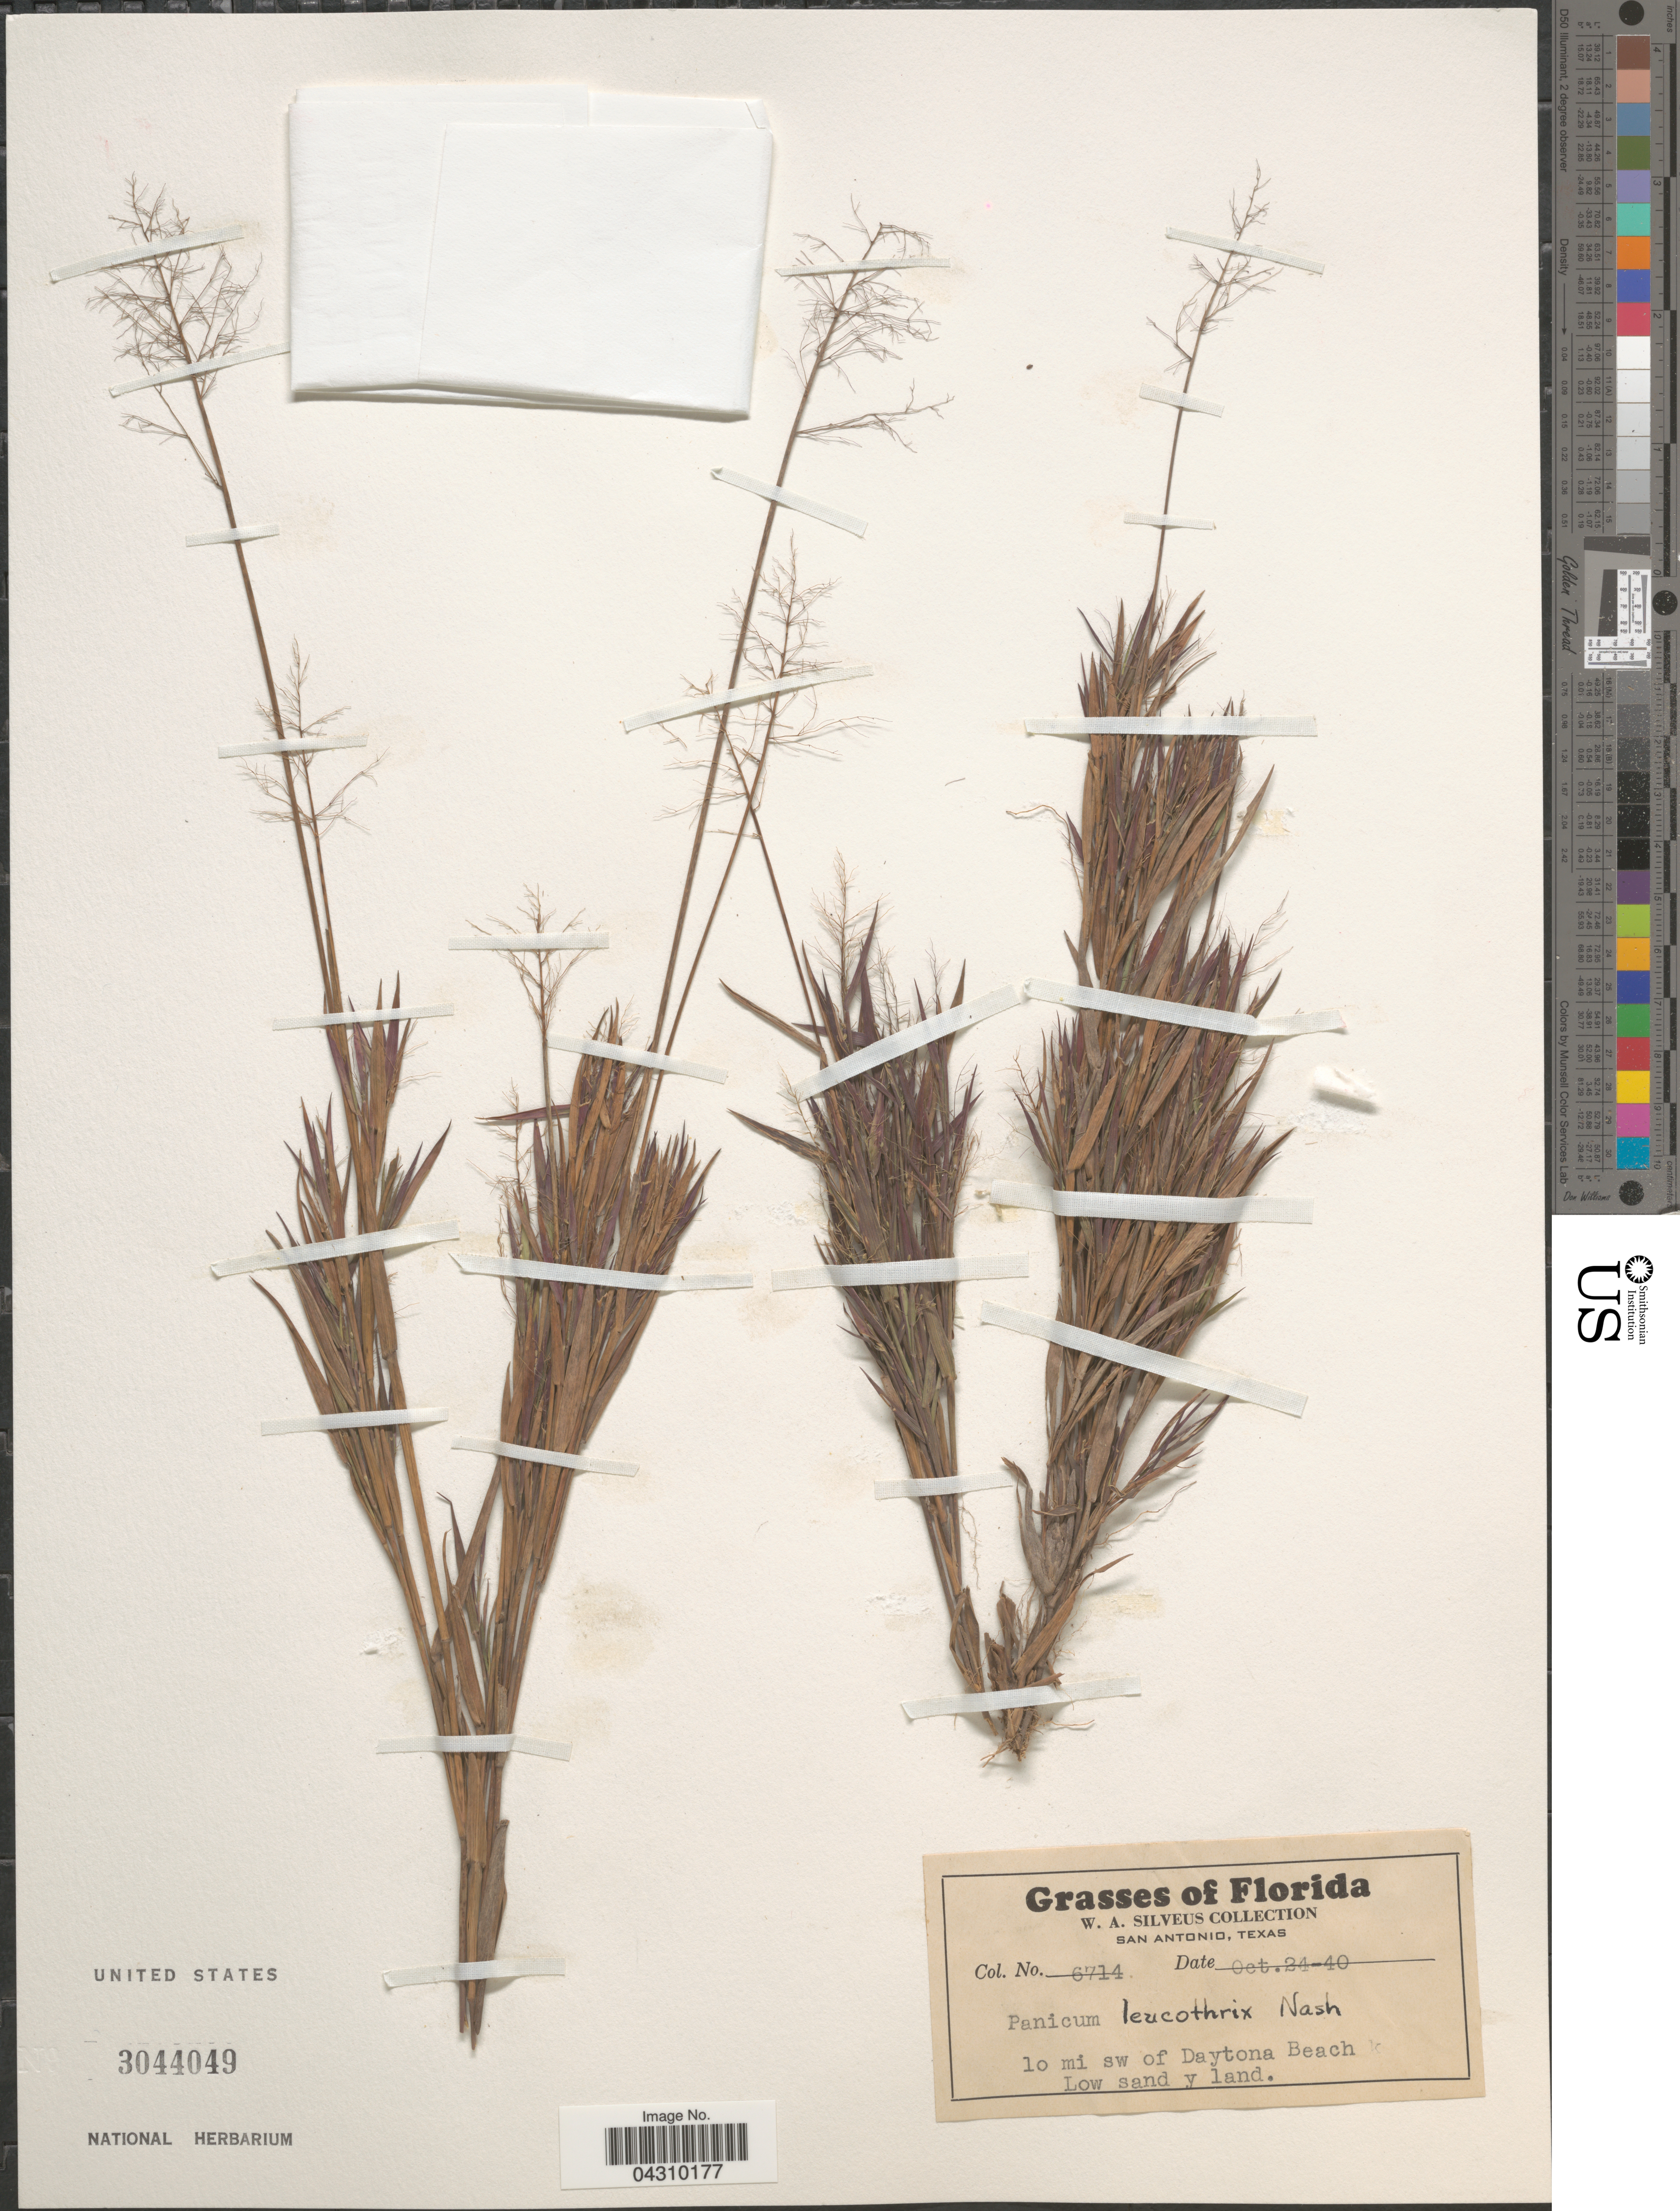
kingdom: Plantae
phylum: Tracheophyta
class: Liliopsida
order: Poales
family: Poaceae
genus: Dichanthelium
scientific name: Dichanthelium acuminatum var. acuminatum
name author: (Sw.) Gould & C.A. Clark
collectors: W. Silveus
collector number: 6714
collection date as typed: Transcribed d/m/y: 24/10/40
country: United States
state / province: Florida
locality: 10 mi sw of Daytona Beach Low sand y land.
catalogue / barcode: US 3044049